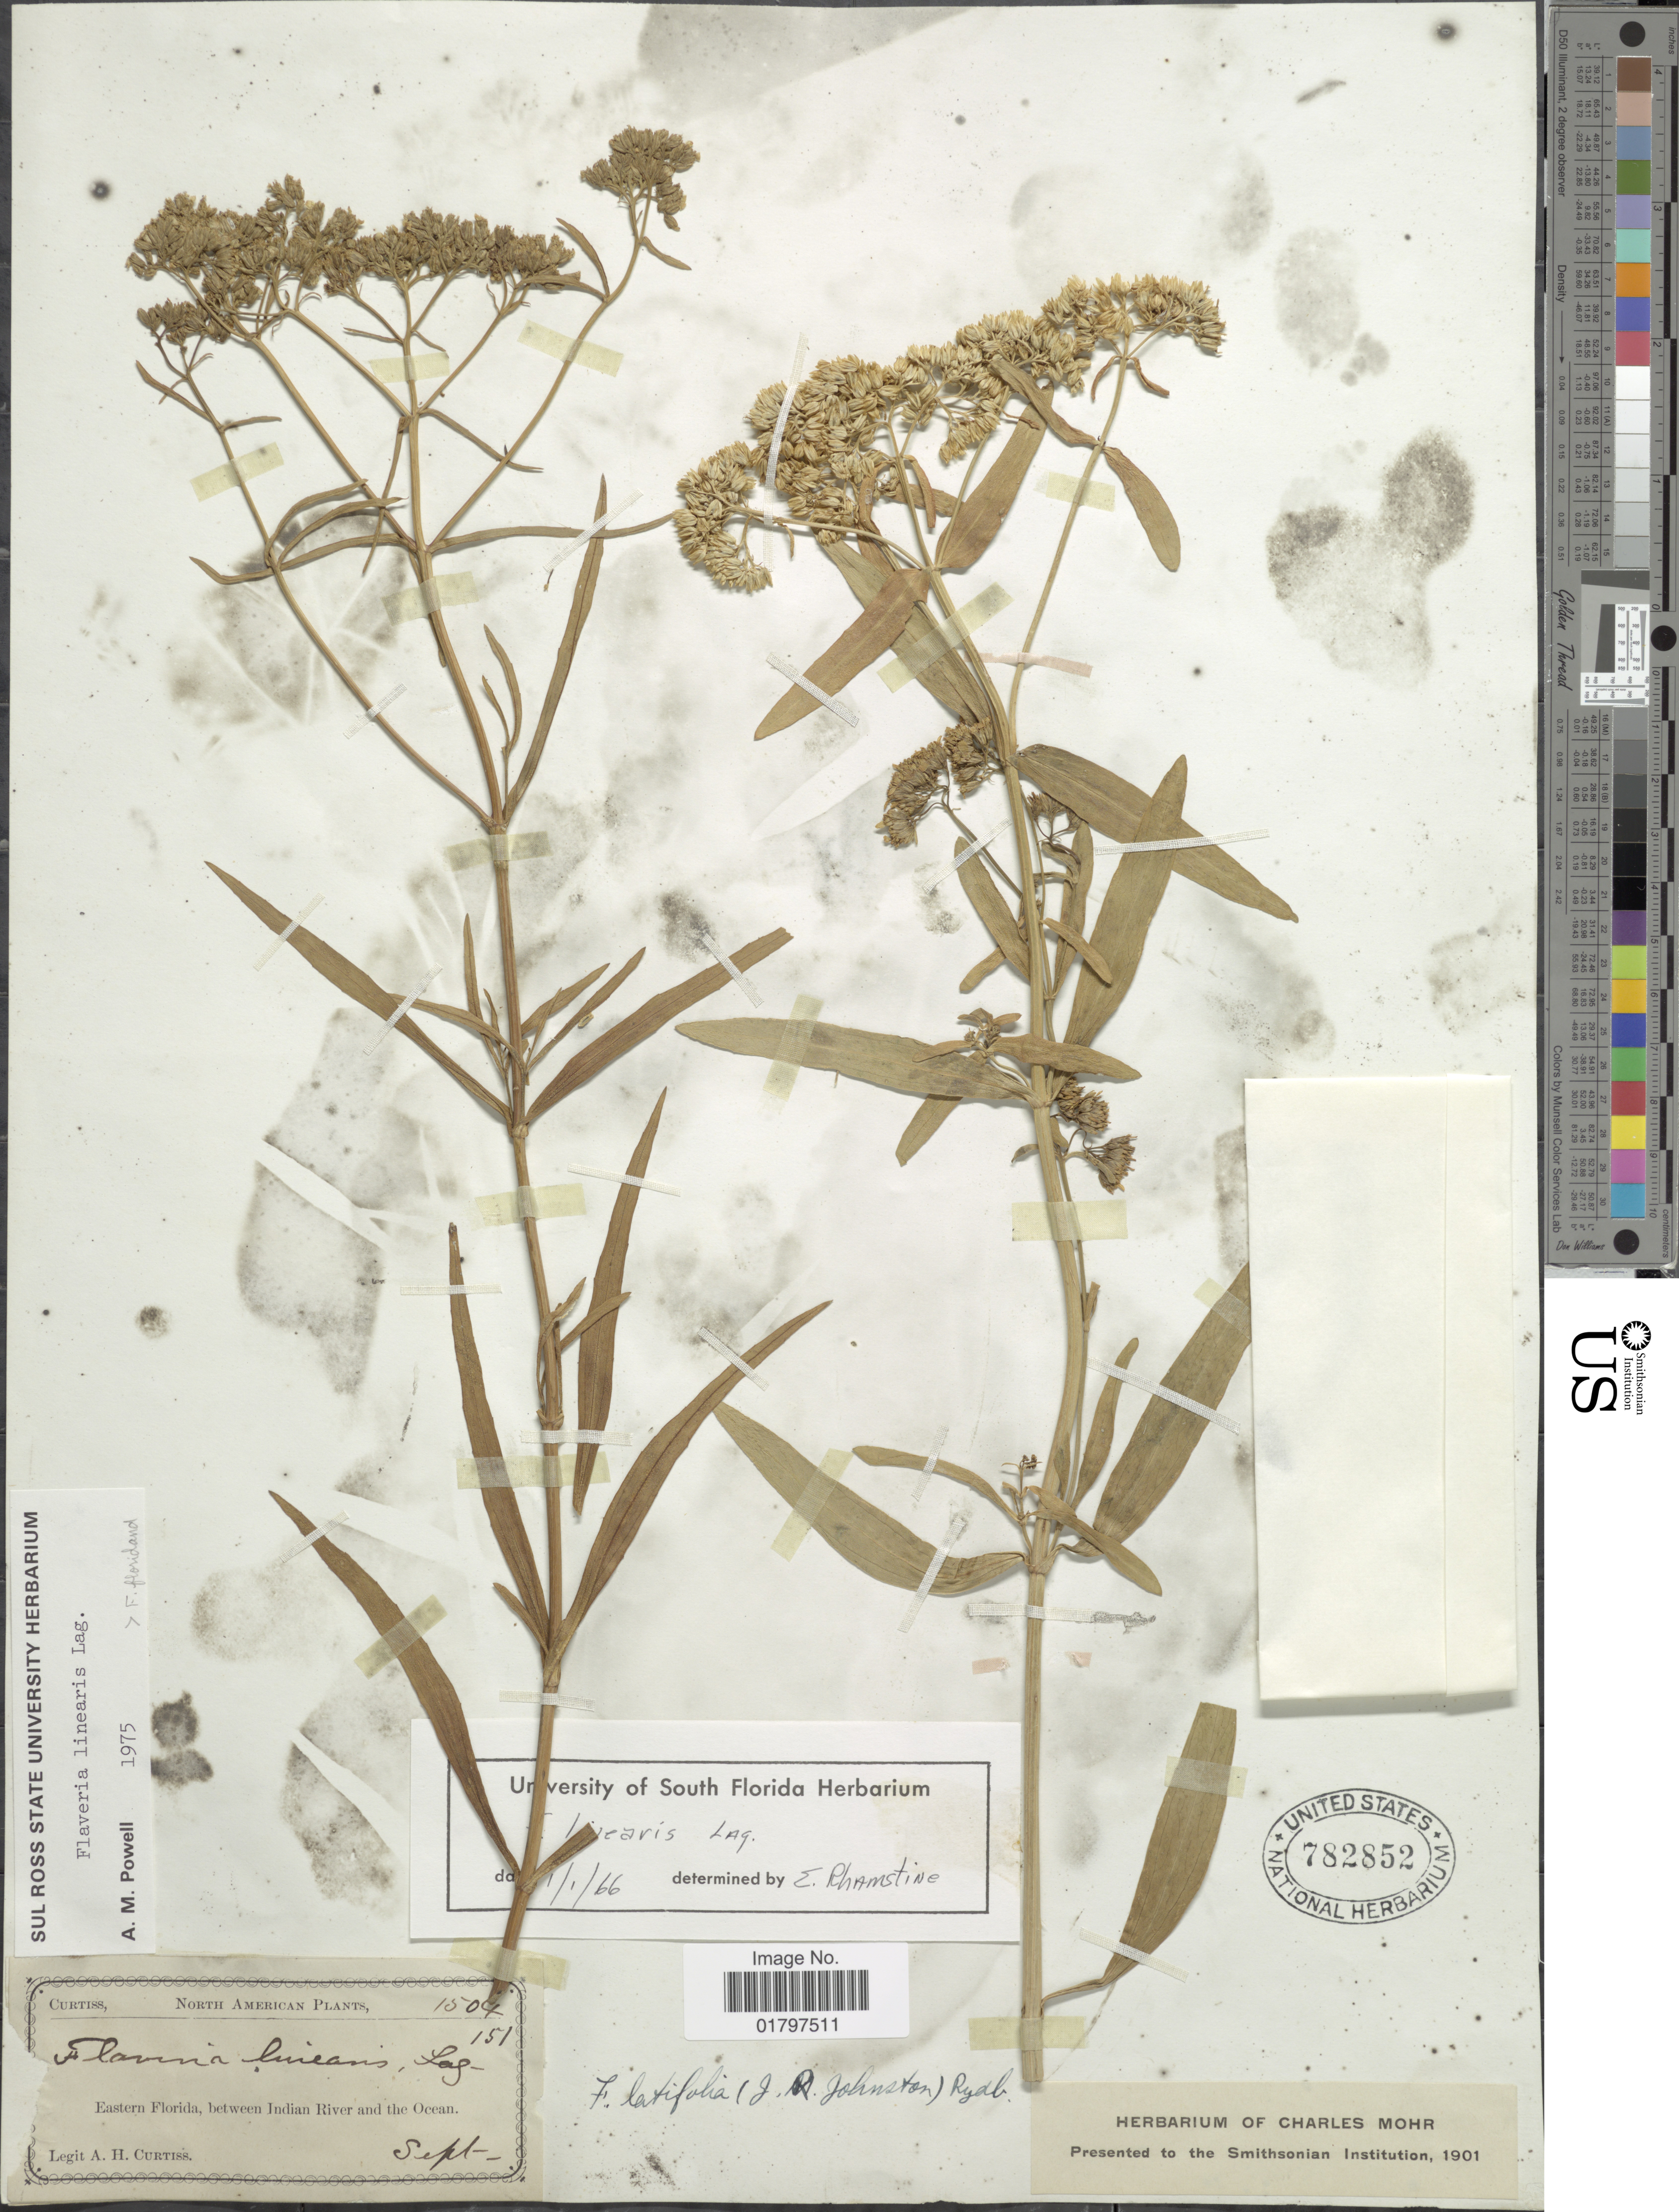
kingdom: Plantae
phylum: Tracheophyta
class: Magnoliopsida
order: Asterales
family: Asteraceae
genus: Flaveria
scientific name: Flaveria linearis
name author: Lag.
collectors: A. H. Curtiss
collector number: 1504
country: United States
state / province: Florida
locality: Eastern Florida, between Indian River and the Ocean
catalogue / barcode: US 782852